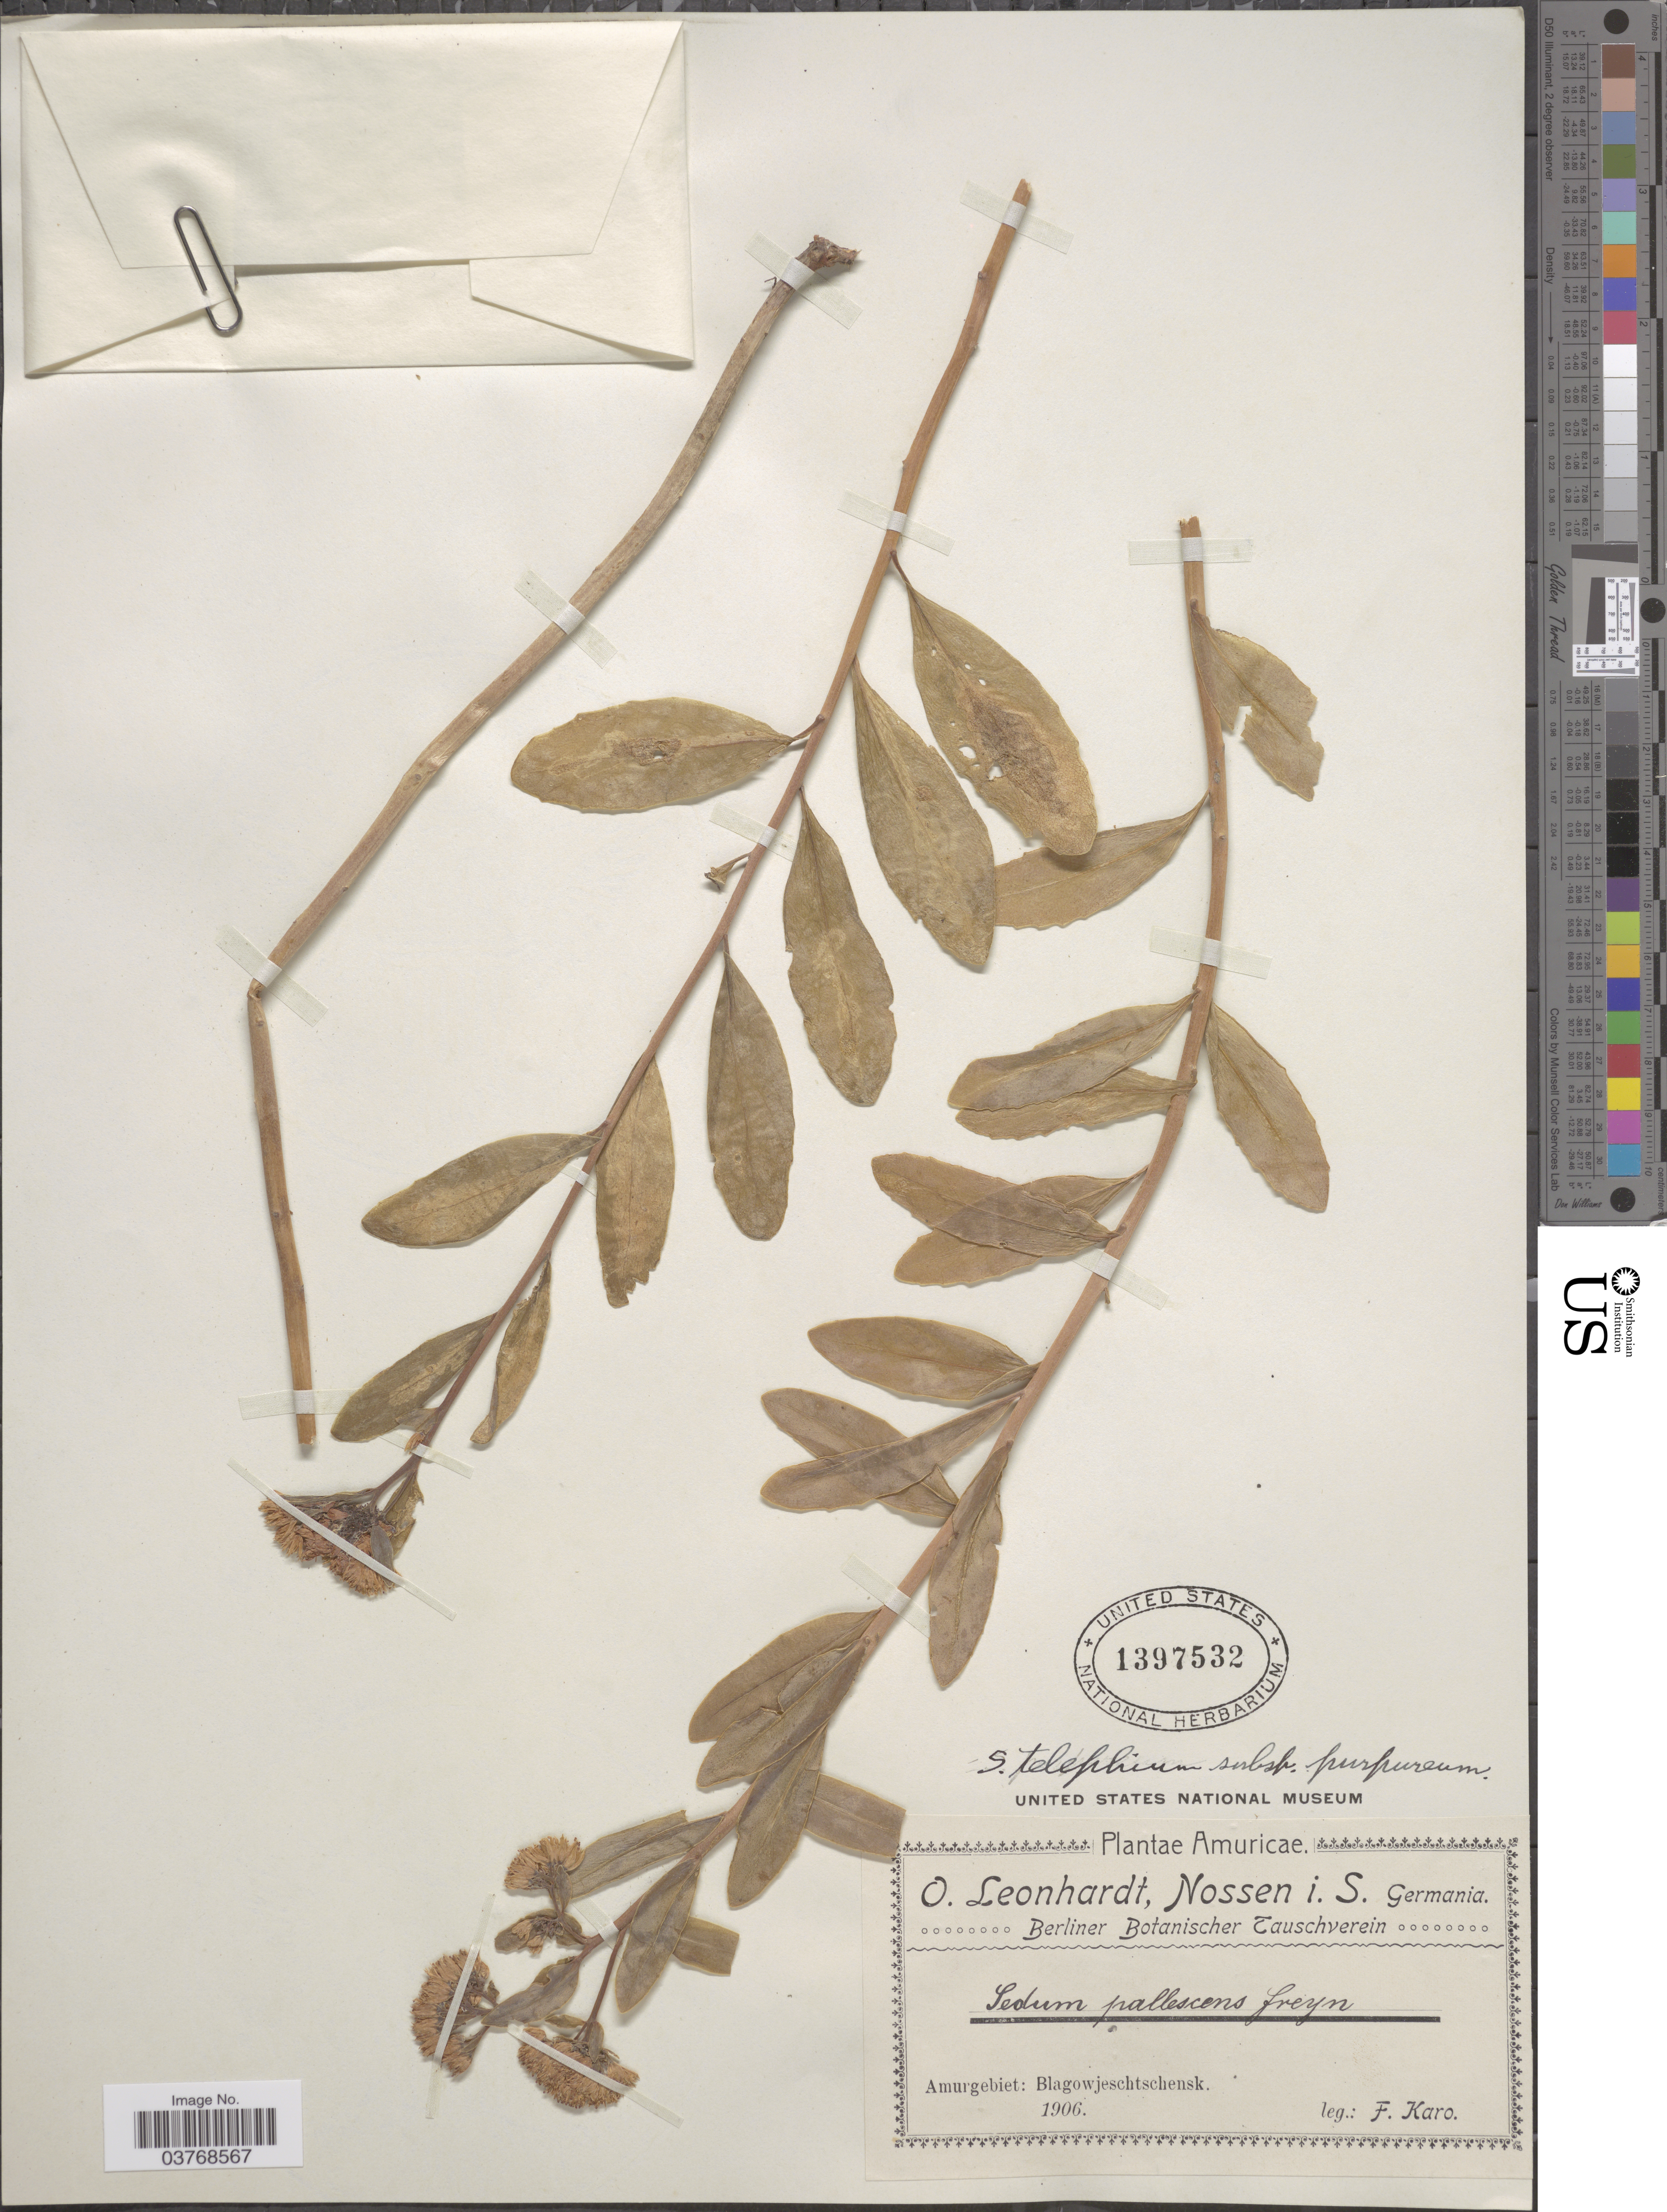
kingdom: Plantae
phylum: Tracheophyta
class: Magnoliopsida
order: Saxifragales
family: Crassulaceae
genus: Hylotelephium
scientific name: Hylotelephium telephium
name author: (L.) H. Ohba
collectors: F. Karo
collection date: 1906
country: Russian Federation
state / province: Amur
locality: Amurgebiet: Blagowjeschtschensk.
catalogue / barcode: US 1397532